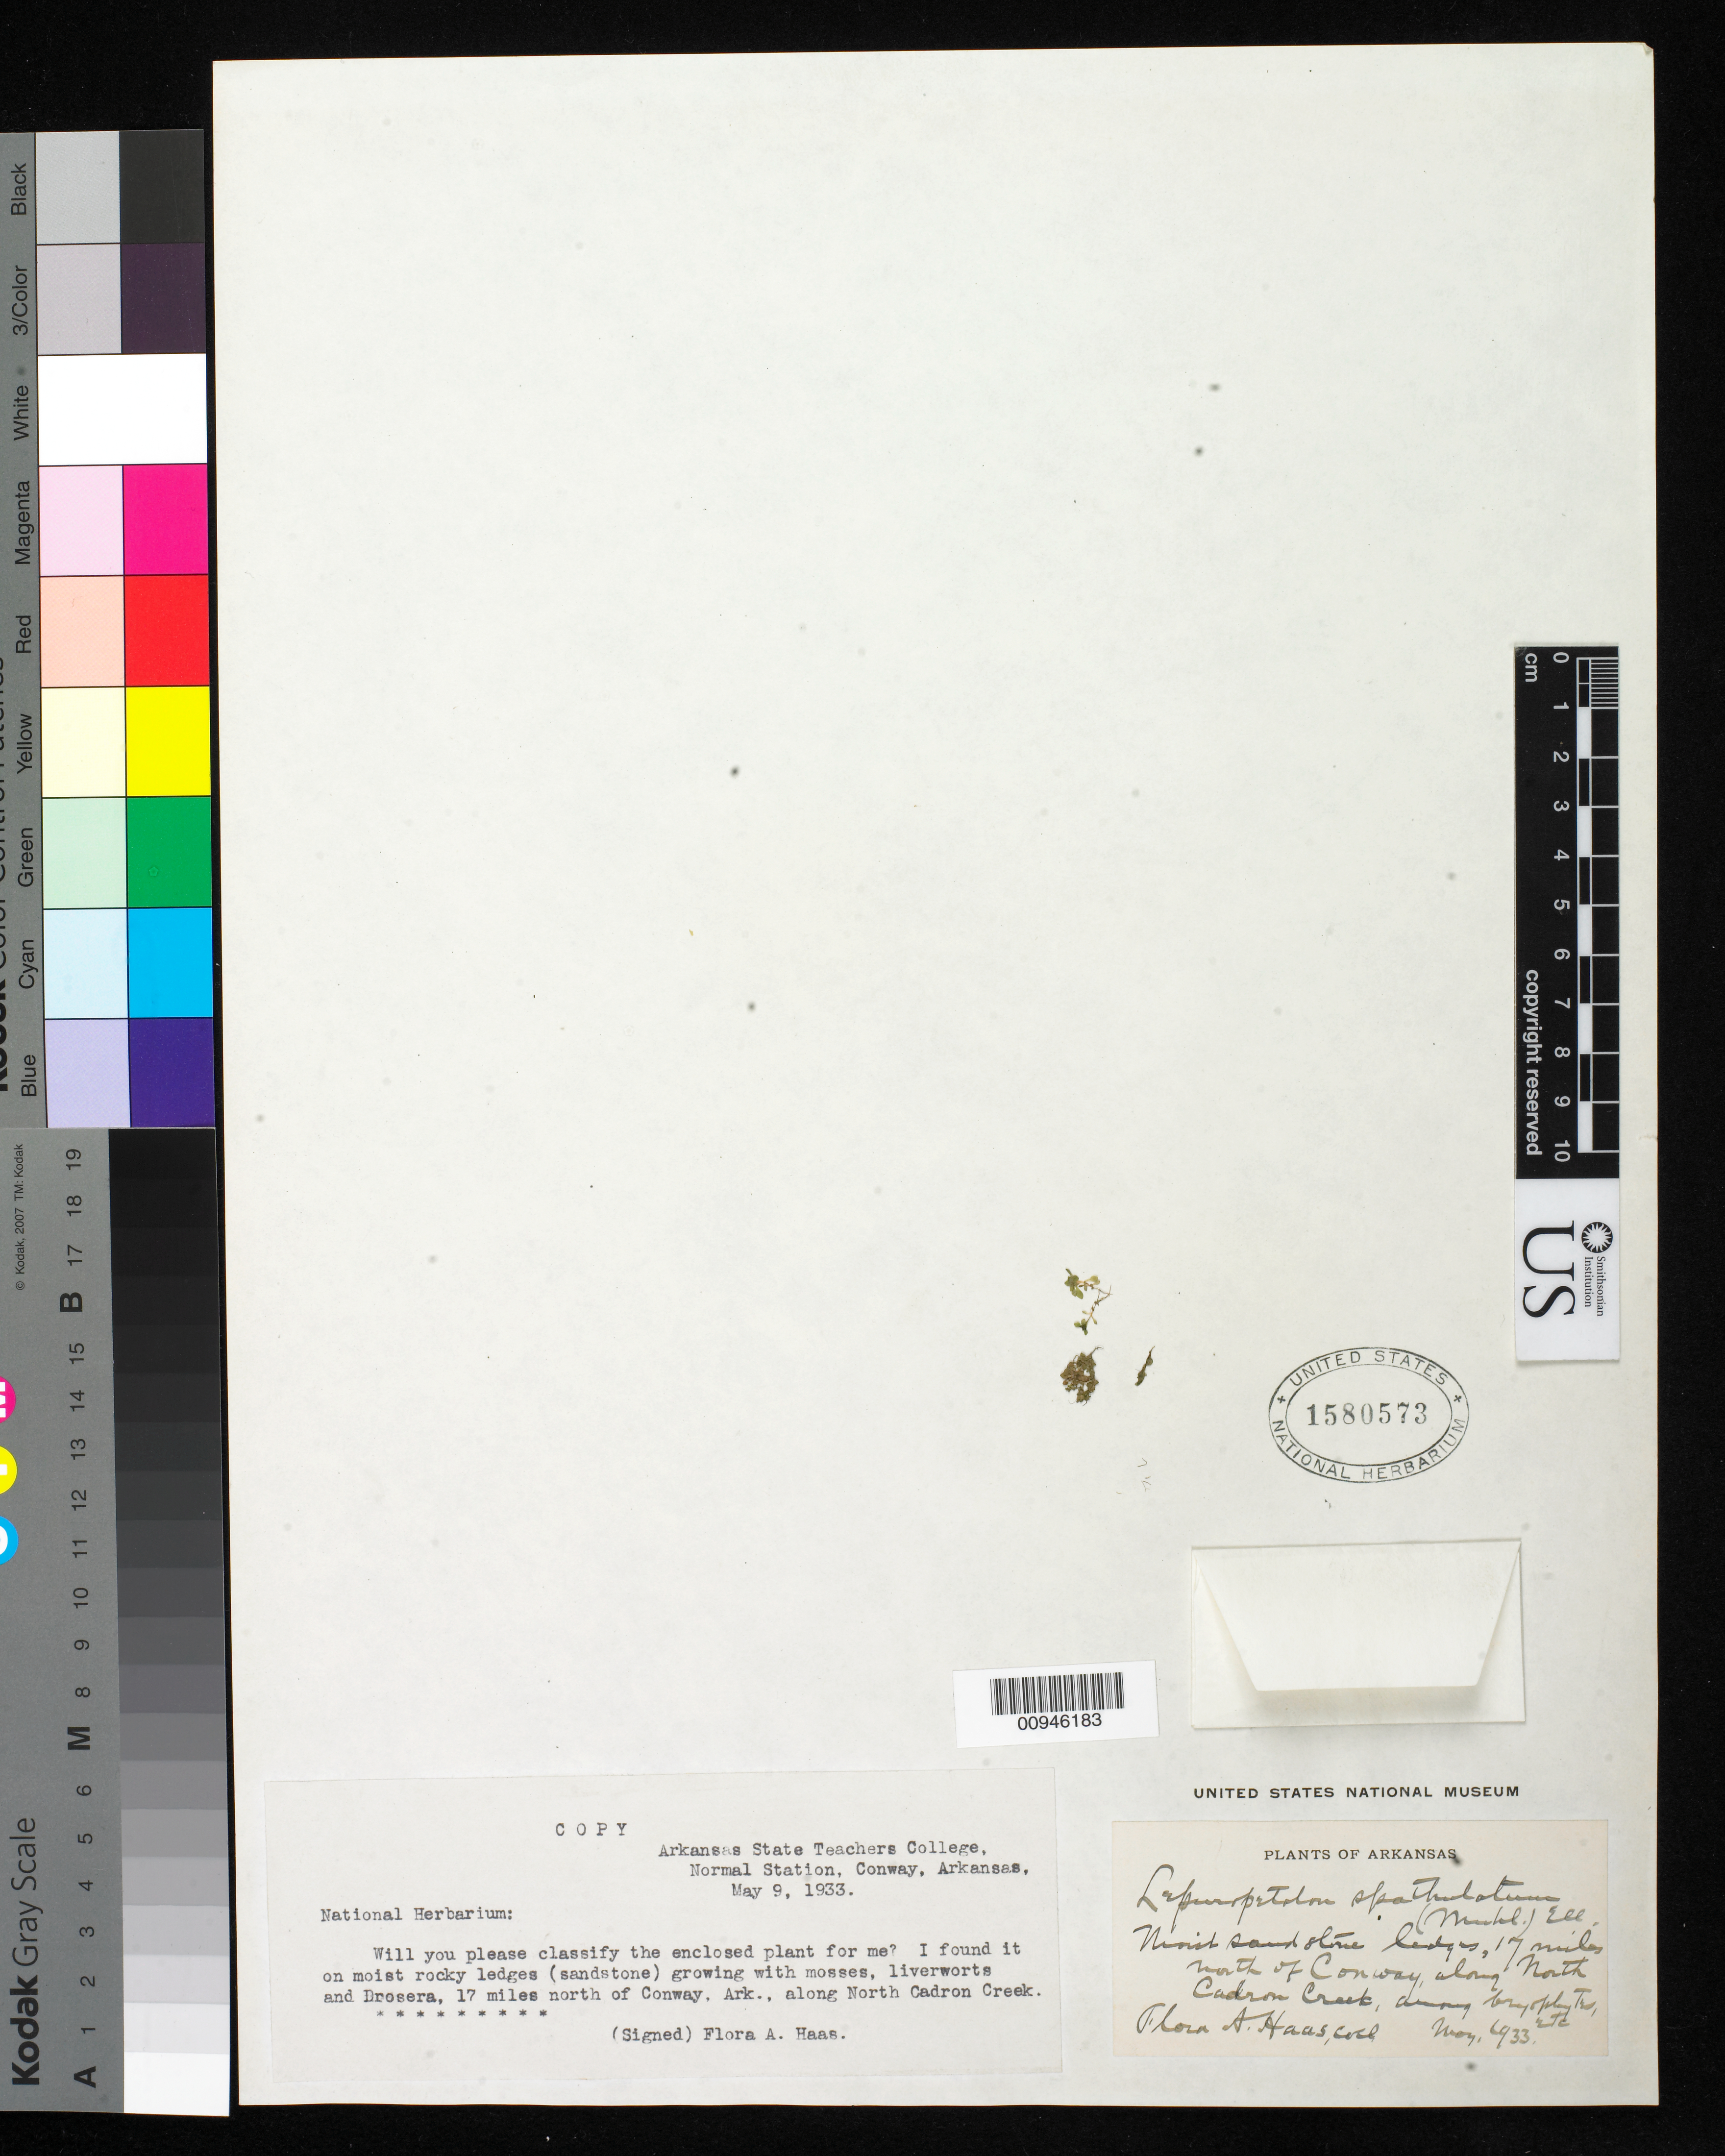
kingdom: Plantae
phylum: Tracheophyta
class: Magnoliopsida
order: Celastrales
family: Parnassiaceae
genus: Lepuropetalon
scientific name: Lepuropetalon spathulatum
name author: Elliott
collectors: F. A. Haas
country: United States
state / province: Arkansas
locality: N of Conway, along North Cadron Creek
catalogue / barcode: US 1580573